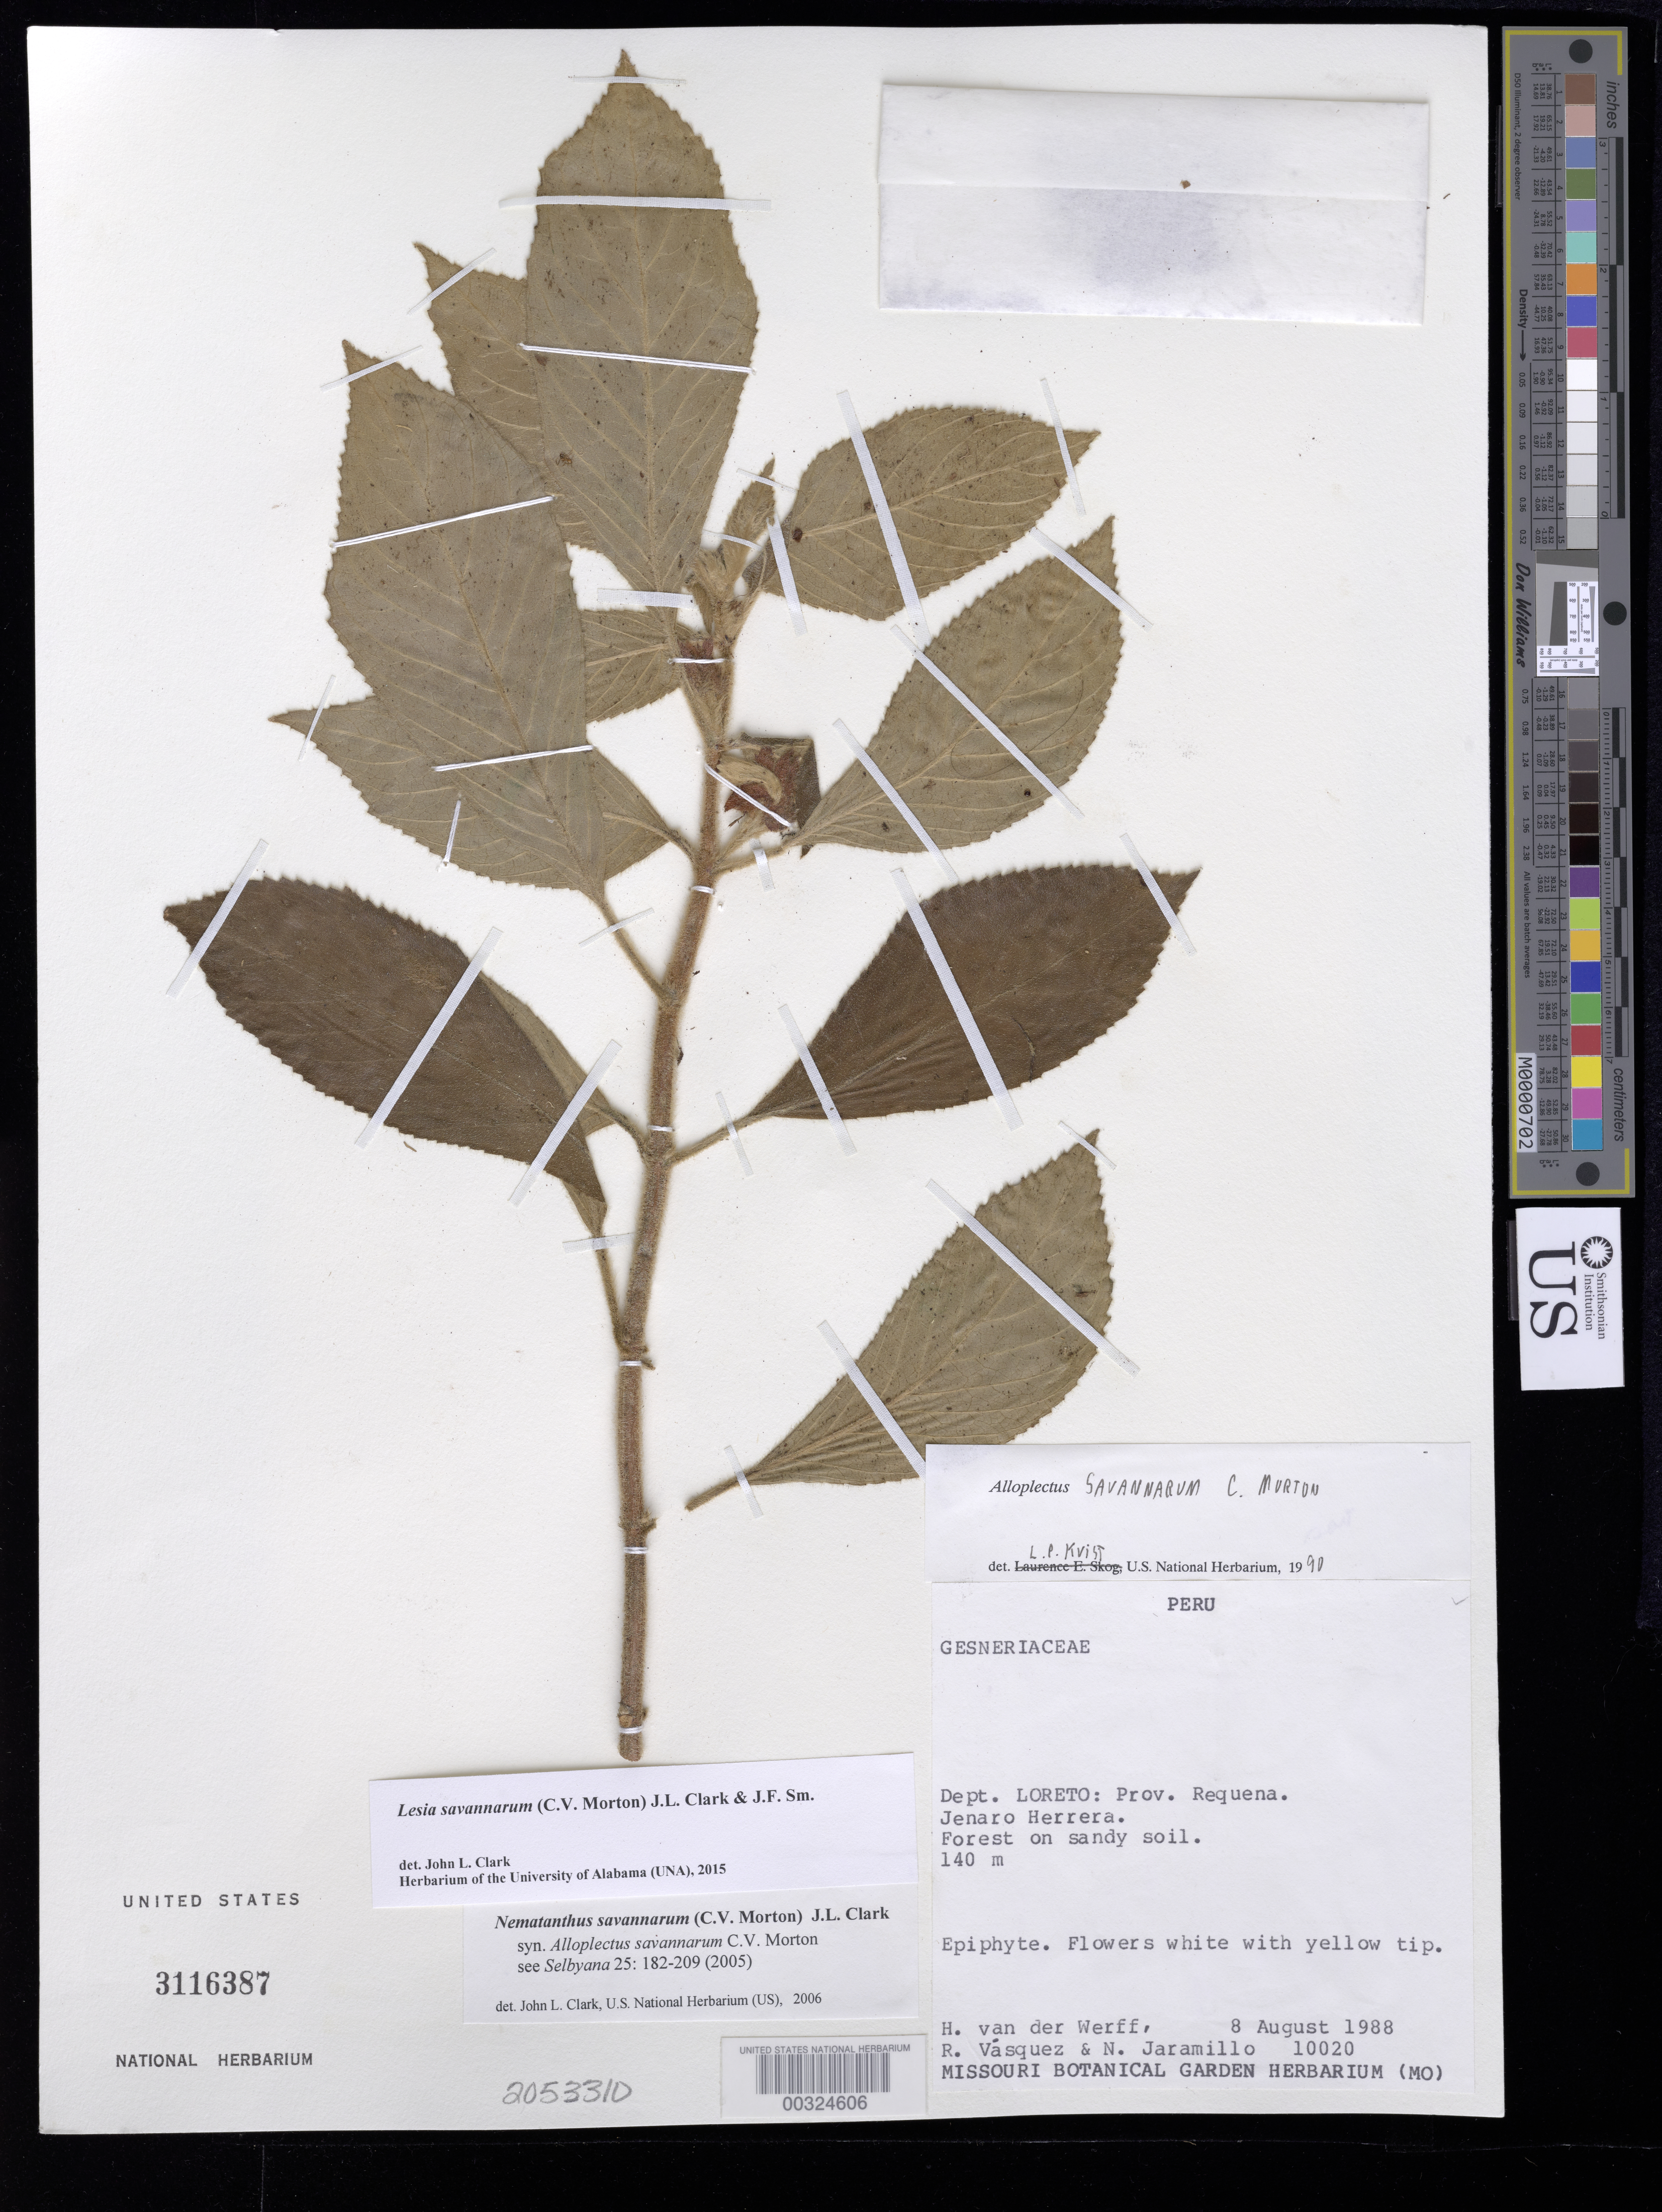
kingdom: Plantae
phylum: Tracheophyta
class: Magnoliopsida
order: Lamiales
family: Gesneriaceae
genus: Nematanthus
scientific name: Nematanthus savannarum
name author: (C.V. Morton in Maguire) J.L. Clark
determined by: Clark, J. L., (SEL), The Marie Selby Botanical Garden (UNITED STATES)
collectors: H. van der Werff, R. Vásquez & N. Jaramillo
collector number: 10020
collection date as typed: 08 Aug 1988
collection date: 1988-08-08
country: Peru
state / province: Loreto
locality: Prov. Requena; Jenaro Herrera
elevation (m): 140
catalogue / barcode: US 3116387